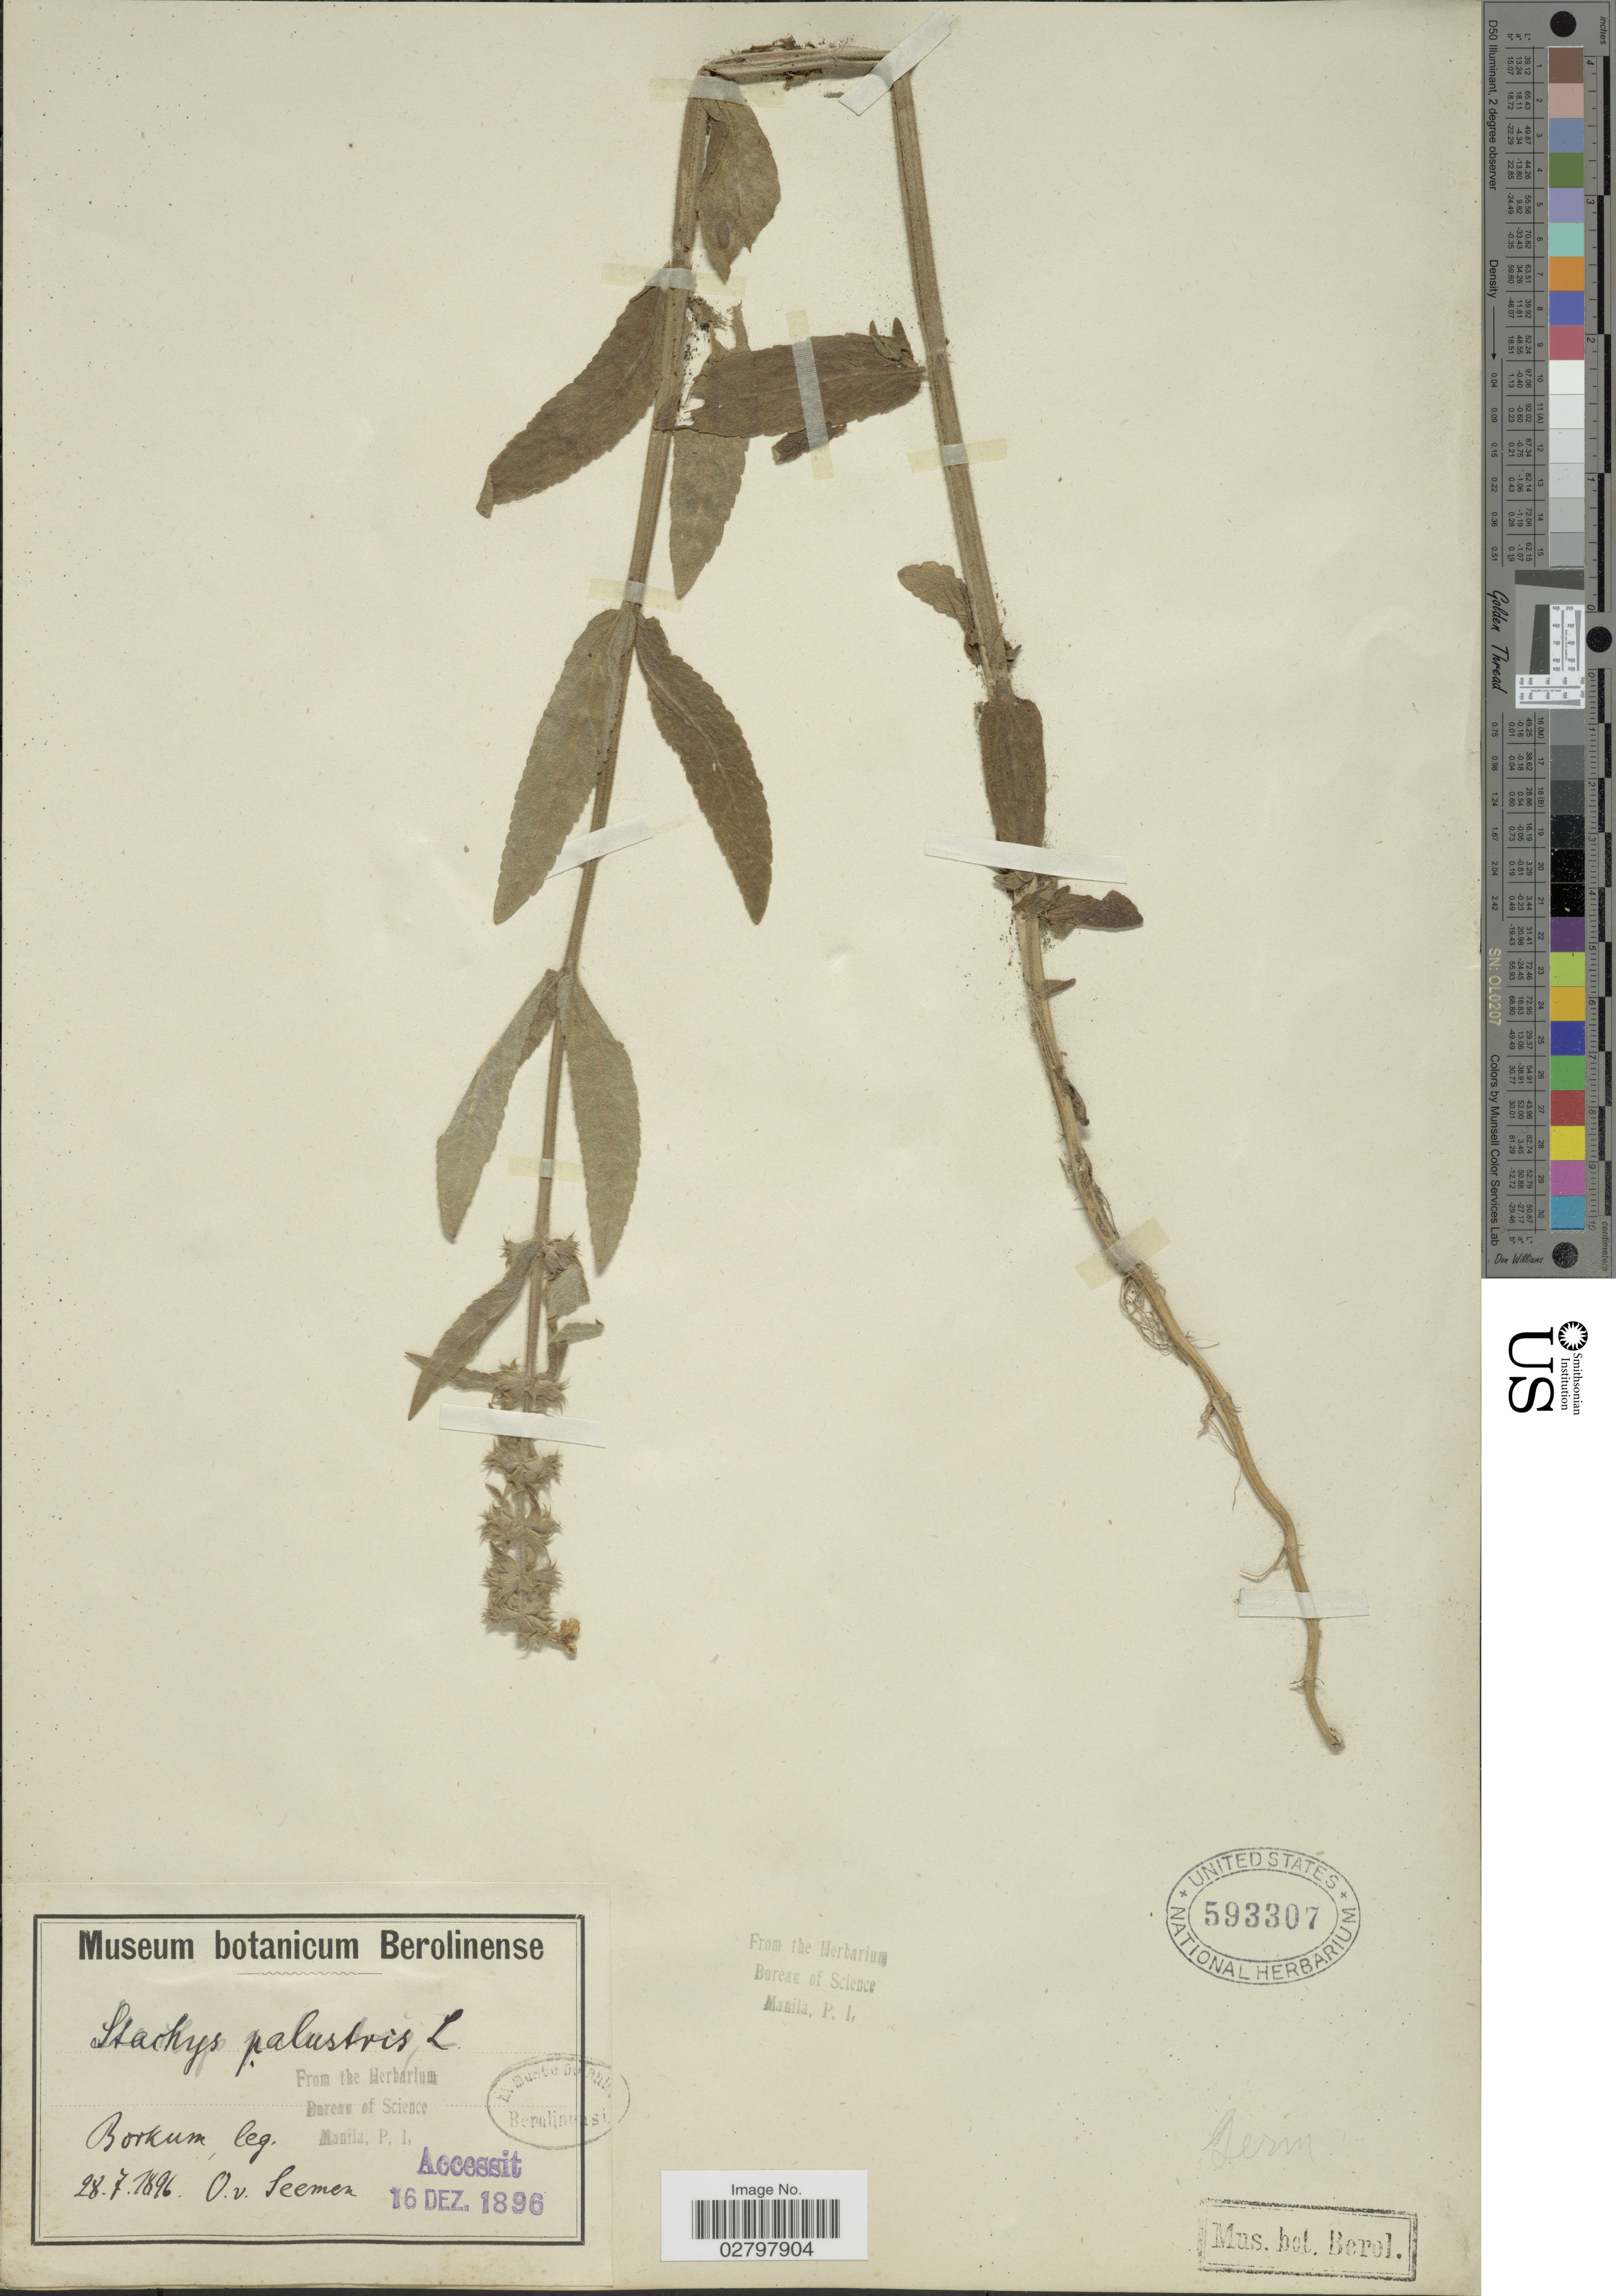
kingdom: Plantae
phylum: Tracheophyta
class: Magnoliopsida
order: Lamiales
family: Lamiaceae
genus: Stachys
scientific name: Stachys palustris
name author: L.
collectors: K. O. von Seemen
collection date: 1896-07-28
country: Germany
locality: Borkum.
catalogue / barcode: US 593307